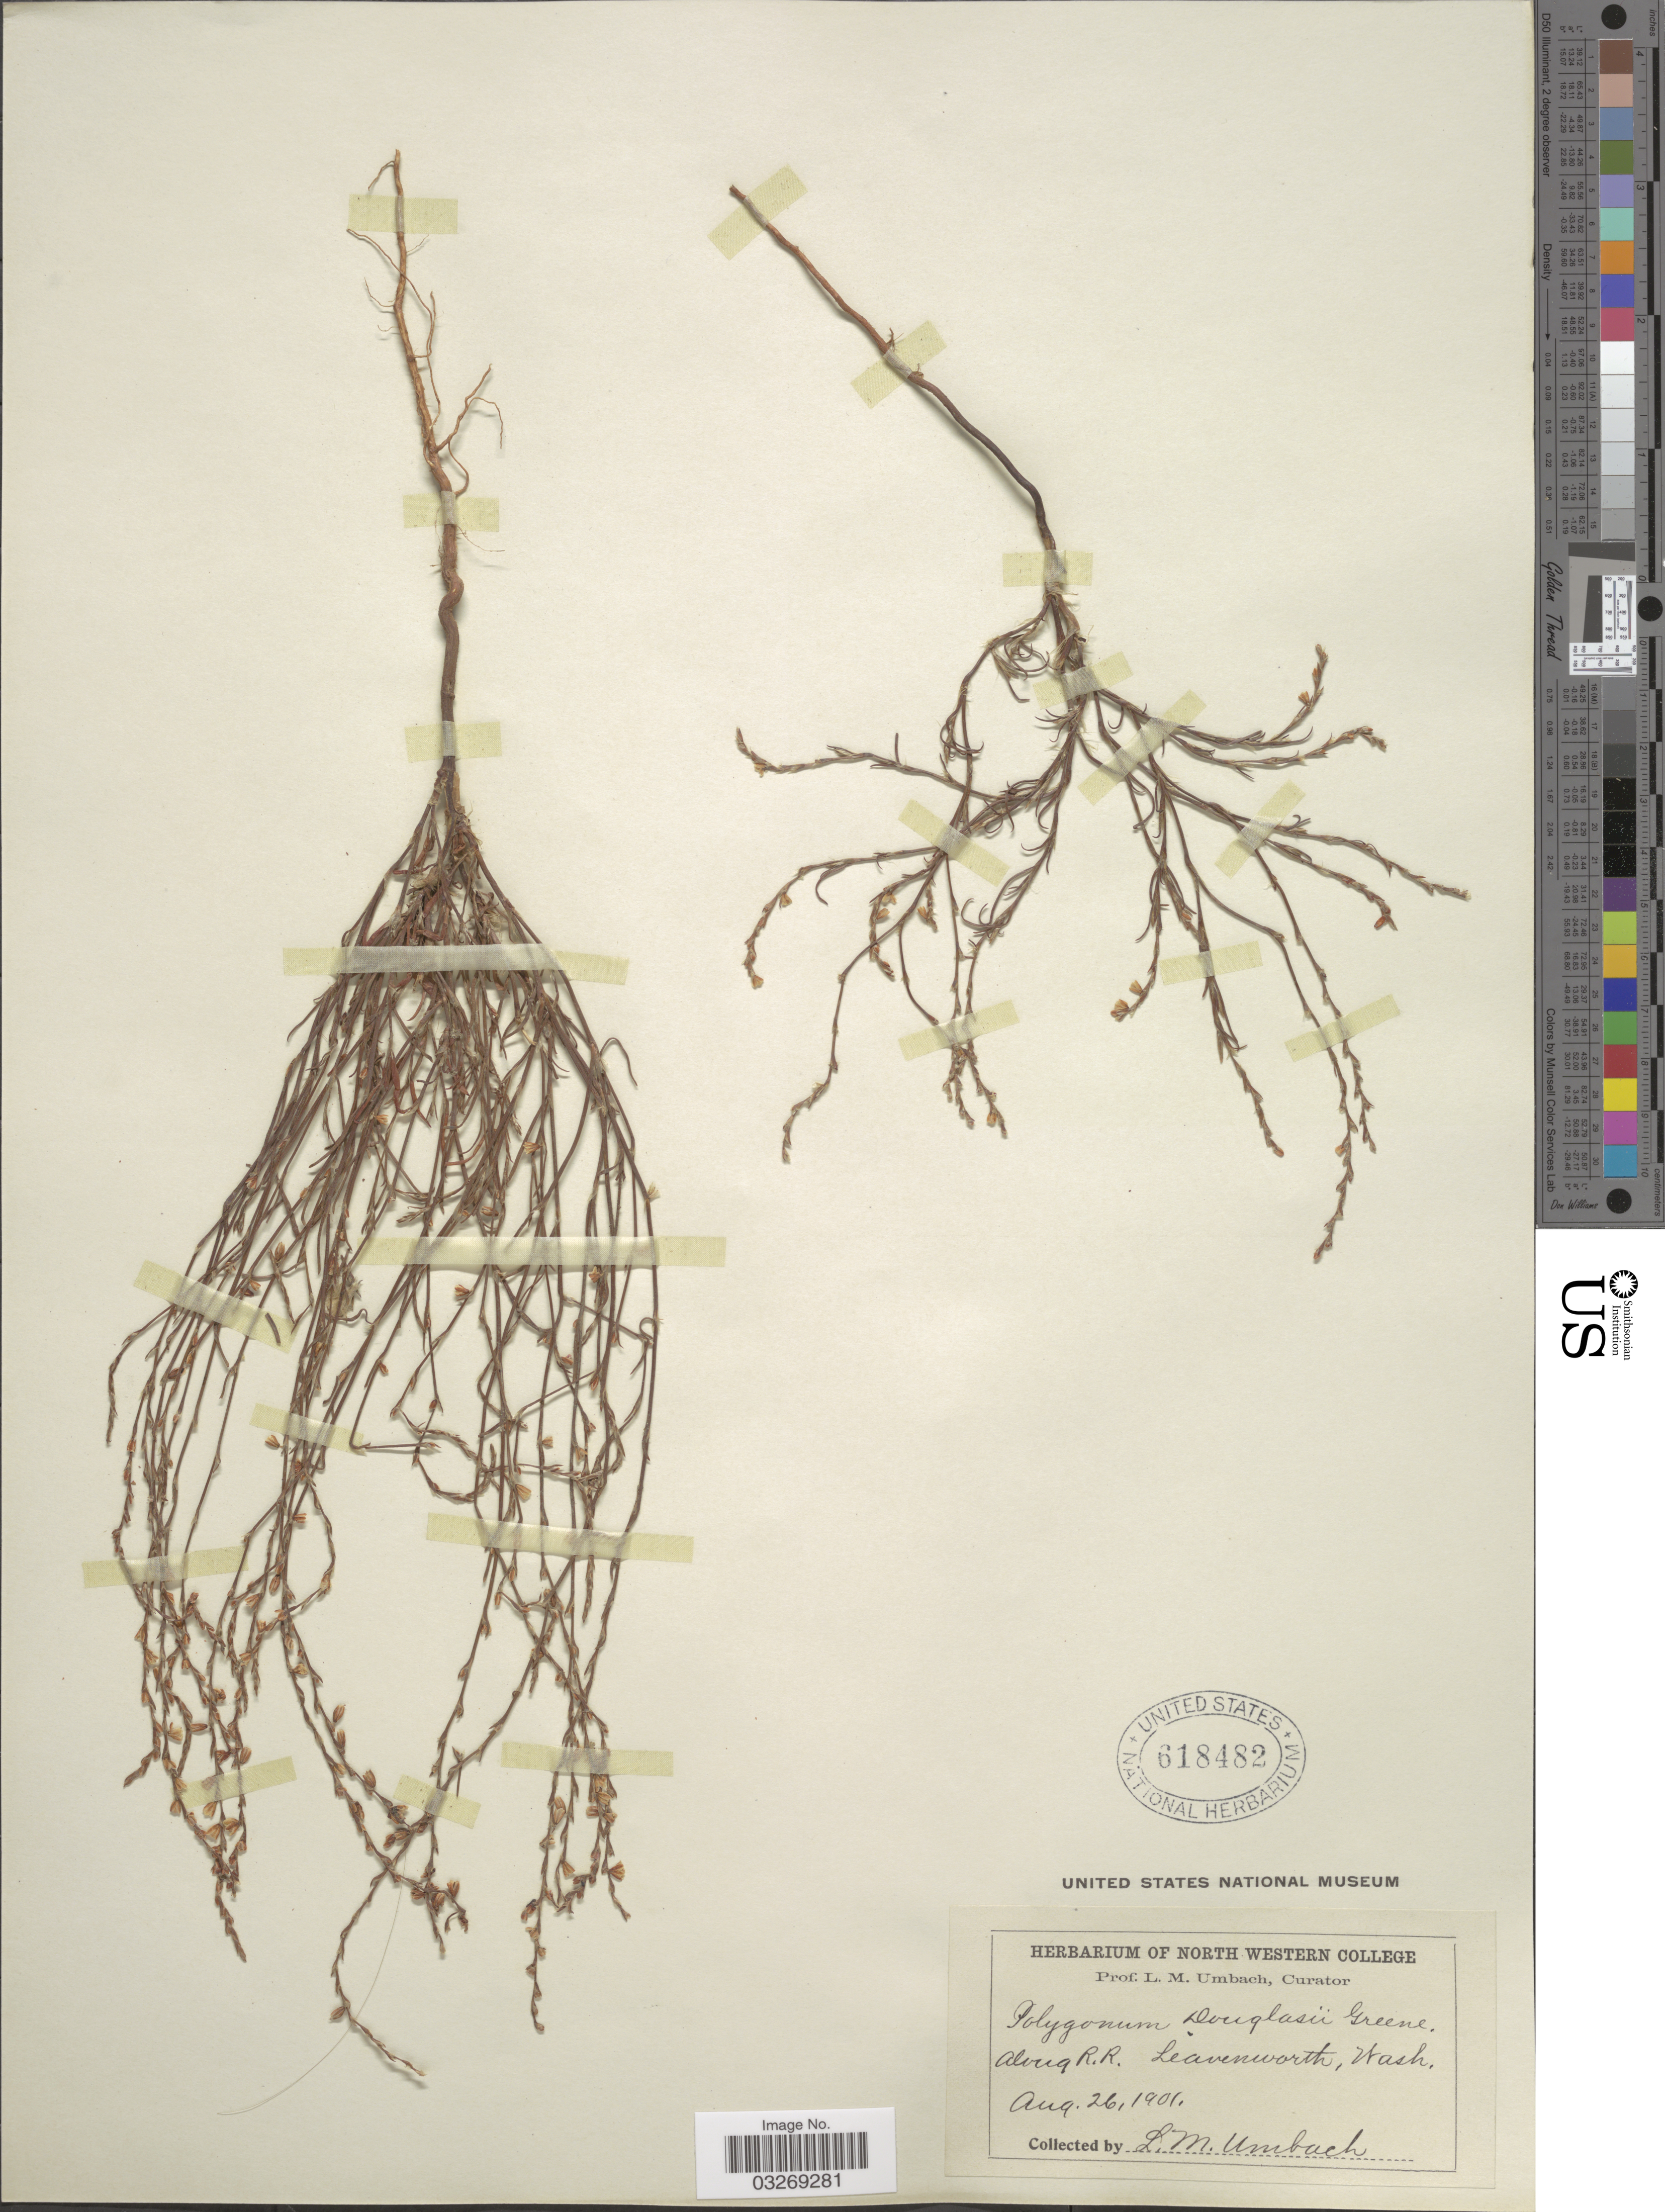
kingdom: Plantae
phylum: Tracheophyta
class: Magnoliopsida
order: Caryophyllales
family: Polygonaceae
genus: Polygonum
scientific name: Polygonum douglasii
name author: Greene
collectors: L. M. Umbach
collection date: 1901-08-26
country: United States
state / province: Washington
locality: Along R. R. Leavenworth.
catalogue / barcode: US 618482